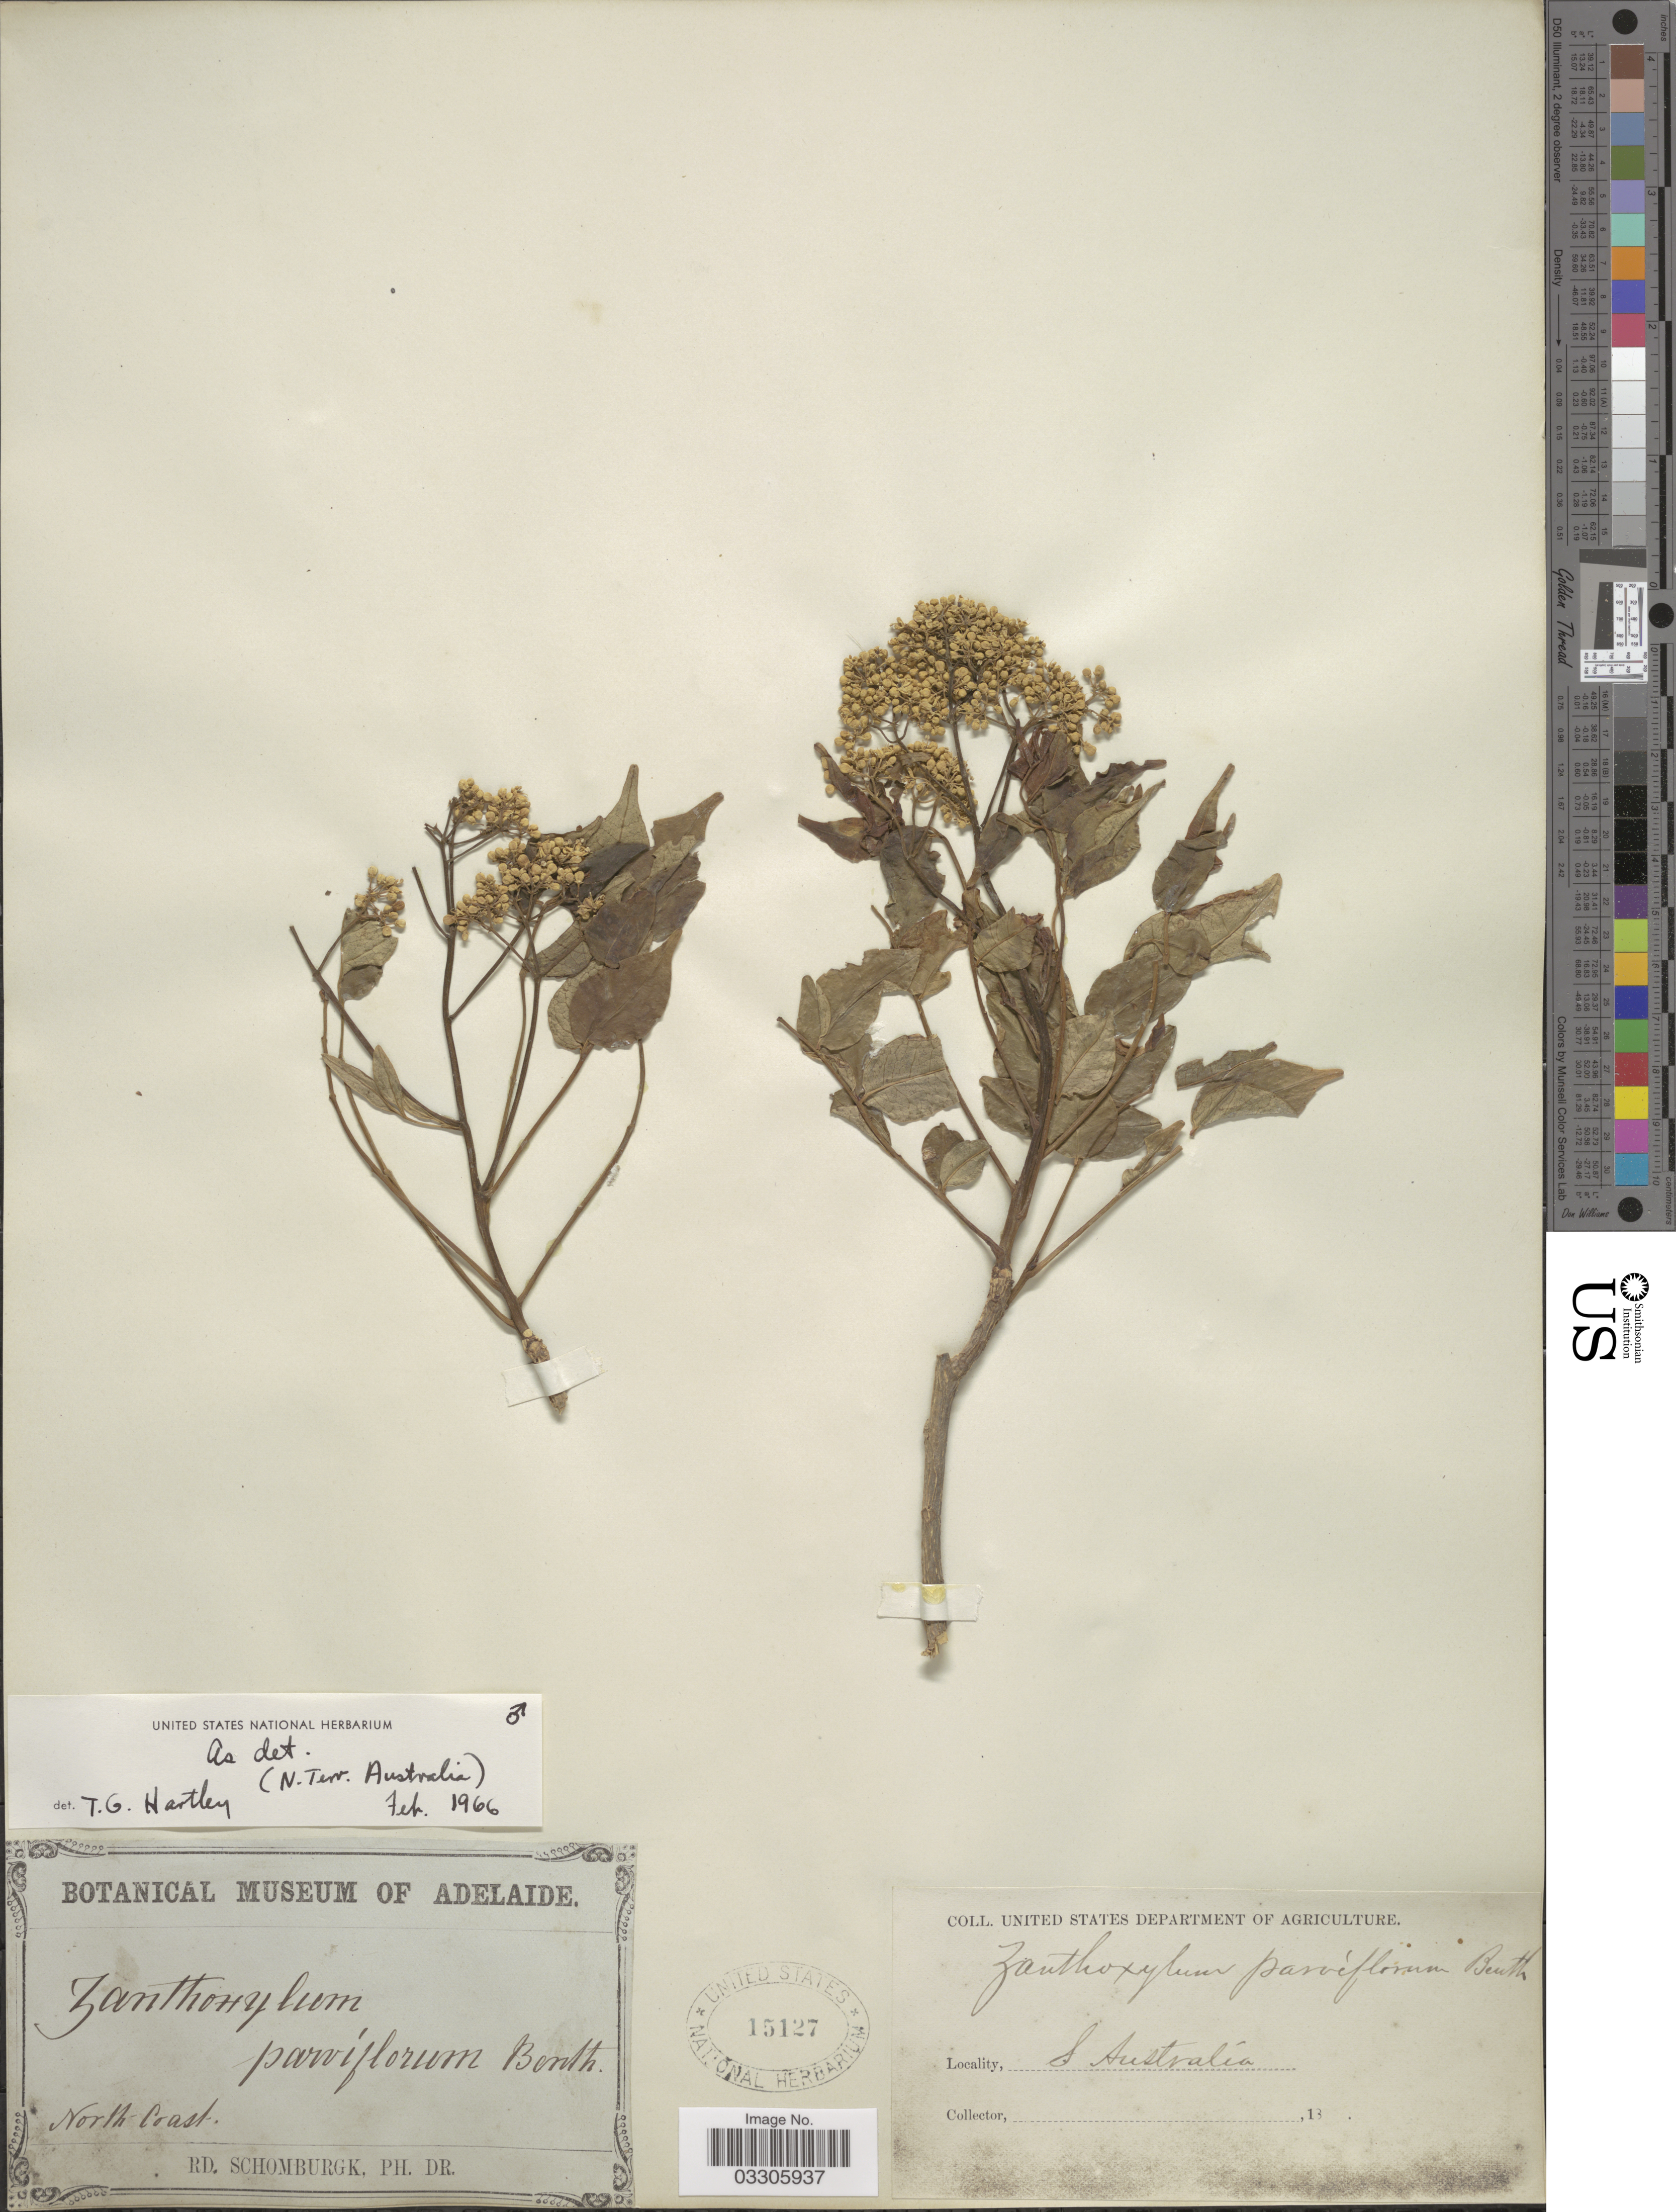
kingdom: Plantae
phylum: Tracheophyta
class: Magnoliopsida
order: Sapindales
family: Rutaceae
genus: Zanthoxylum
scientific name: Zanthoxylum parviflorum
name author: Benth.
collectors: M. R. Schomburgk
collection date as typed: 18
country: Australia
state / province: South Australia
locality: North Coast, S. Australia.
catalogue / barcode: US 15127